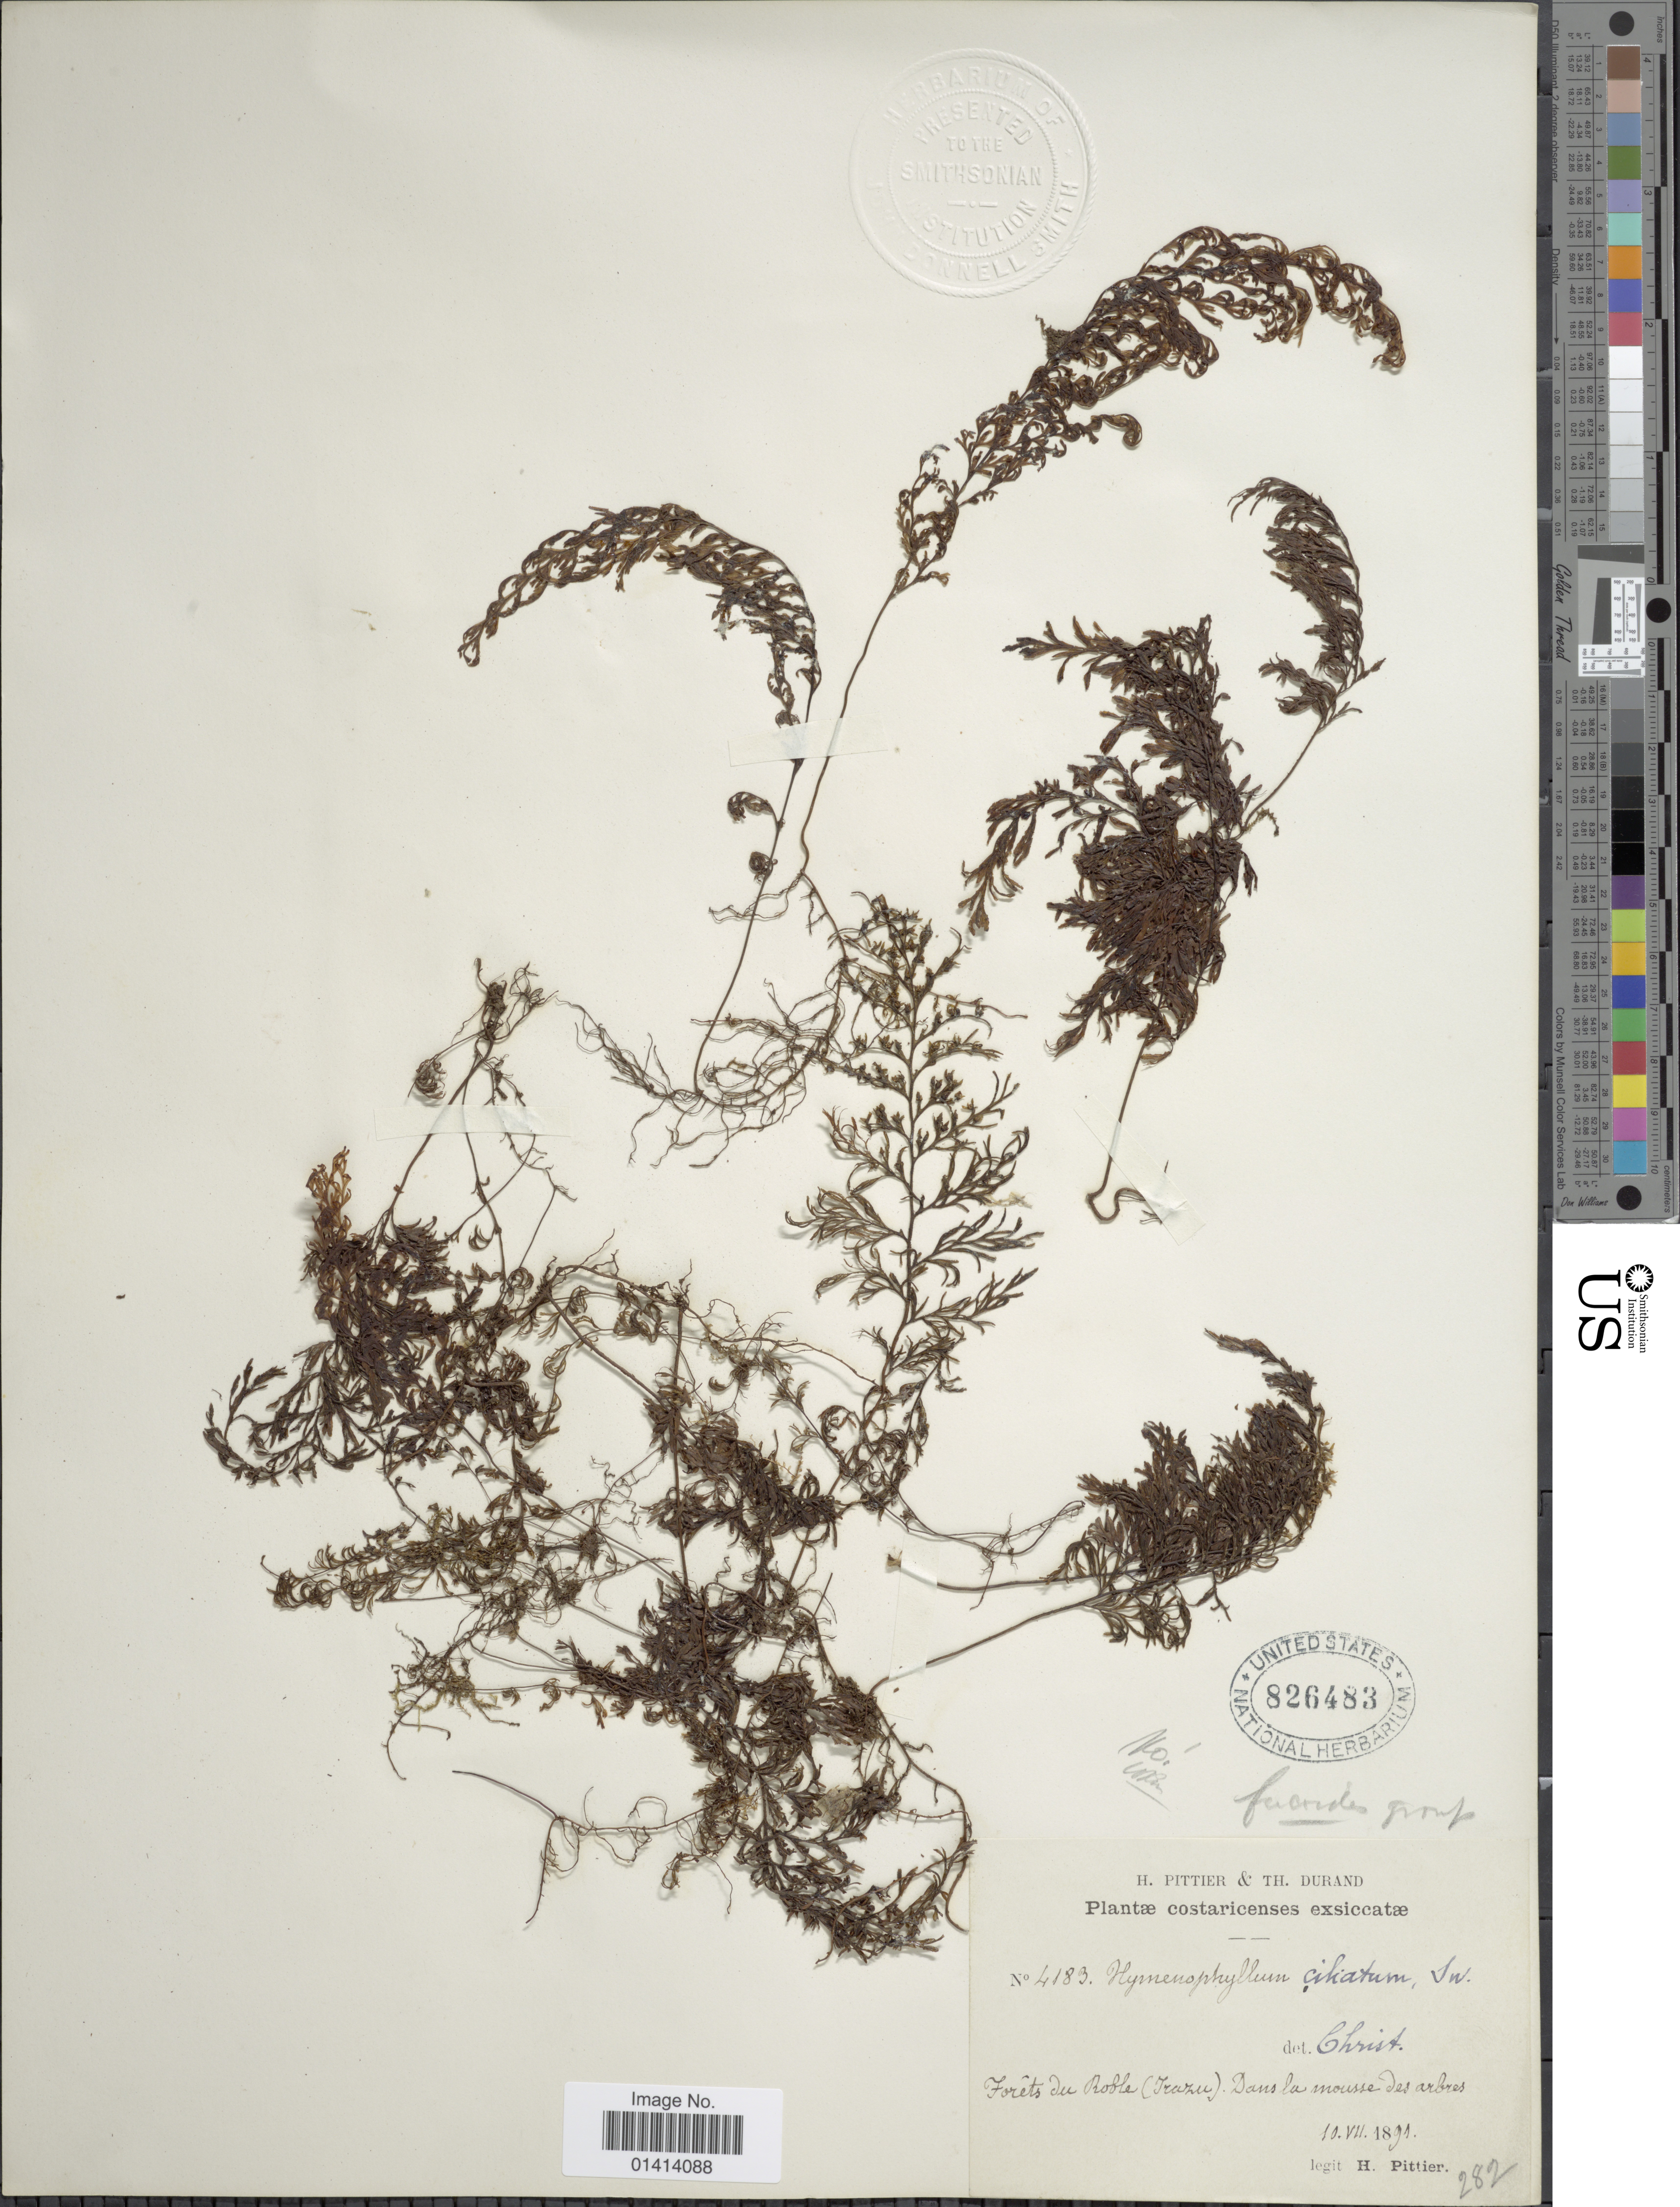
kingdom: Plantae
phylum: Tracheophyta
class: Polypodiopsida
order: Hymenophyllales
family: Hymenophyllaceae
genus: Hymenophyllum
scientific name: Hymenophyllum fucoides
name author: (Sw.) Sw.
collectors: H. F. Pittier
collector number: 4183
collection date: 1891-07-10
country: Costa Rica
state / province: Cartago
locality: Forêts du Roble (Irazú)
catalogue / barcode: US 826483